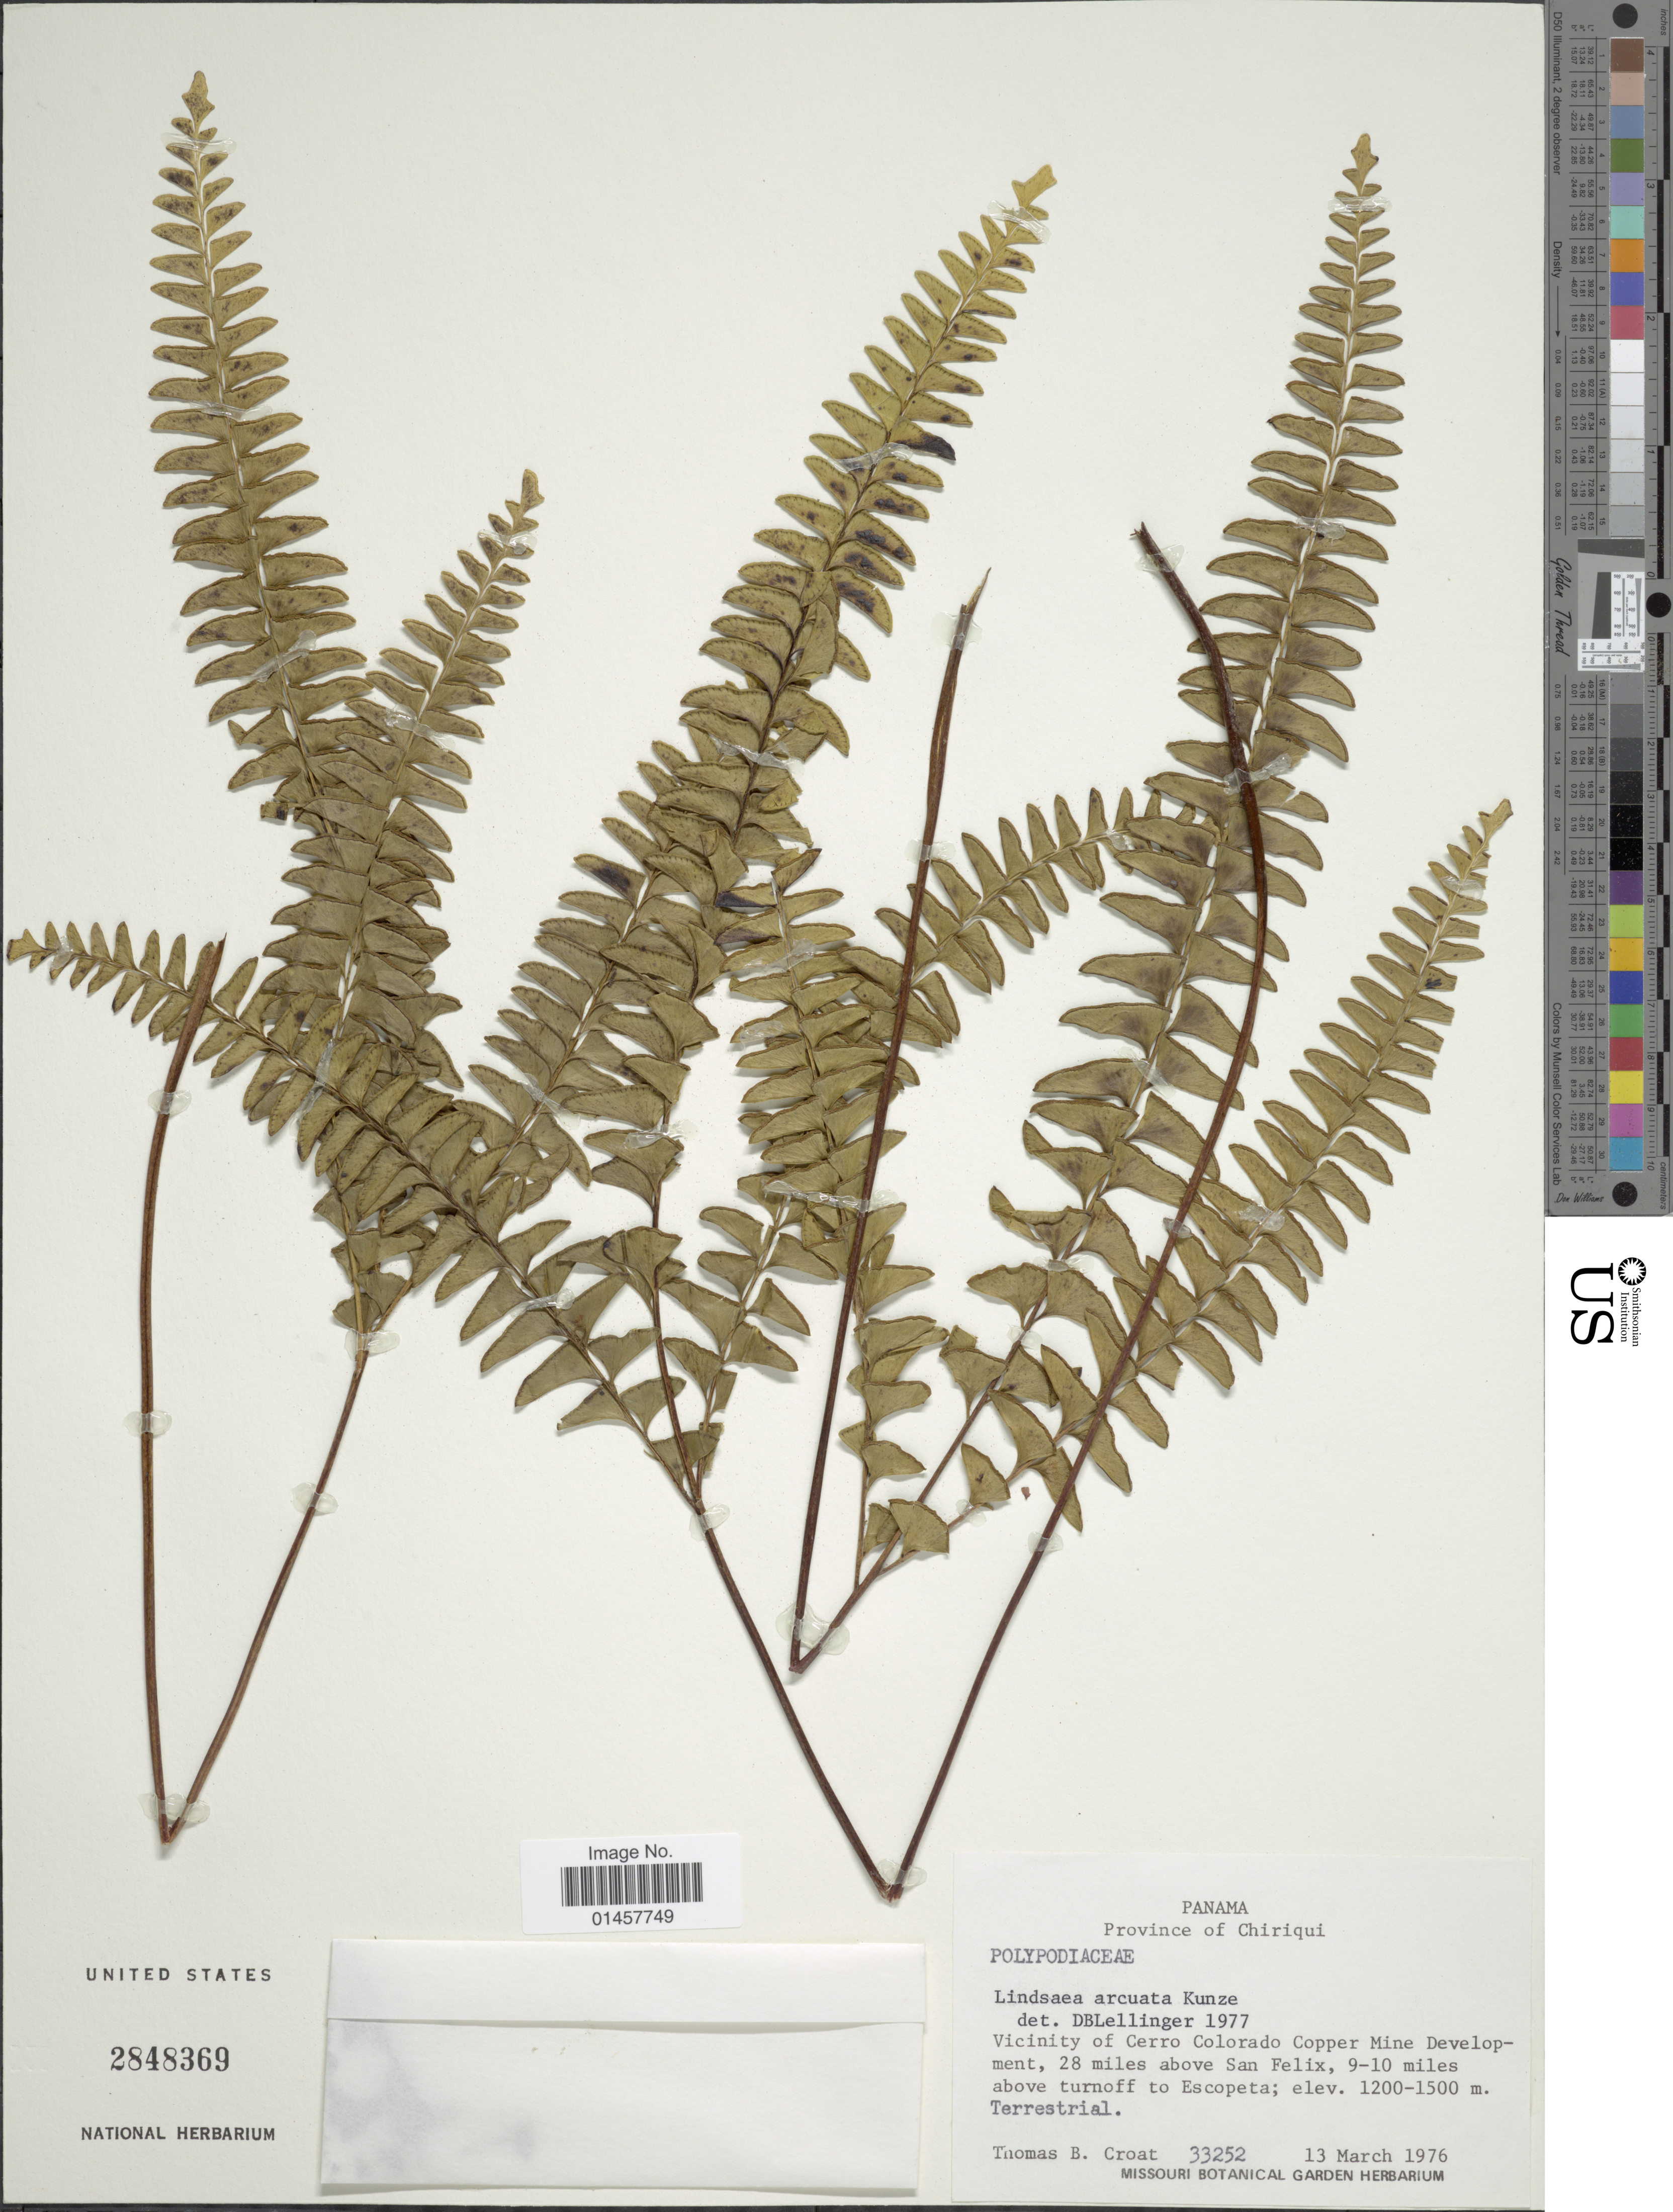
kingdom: Plantae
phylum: Tracheophyta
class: Polypodiopsida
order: Polypodiales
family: Lindsaeaceae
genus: Lindsaea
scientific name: Lindsaea arcuata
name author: Kunze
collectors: T. B. Croat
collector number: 33252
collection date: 1976-03-13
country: Panama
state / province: Chiriqui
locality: Panama, Province of Chiriqui, Vicinity of Cerro Colorado Copper Mine Development, 28 miles above San Felix, 9-10miles above turnoff to Escopeta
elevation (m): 1200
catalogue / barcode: US 2848369